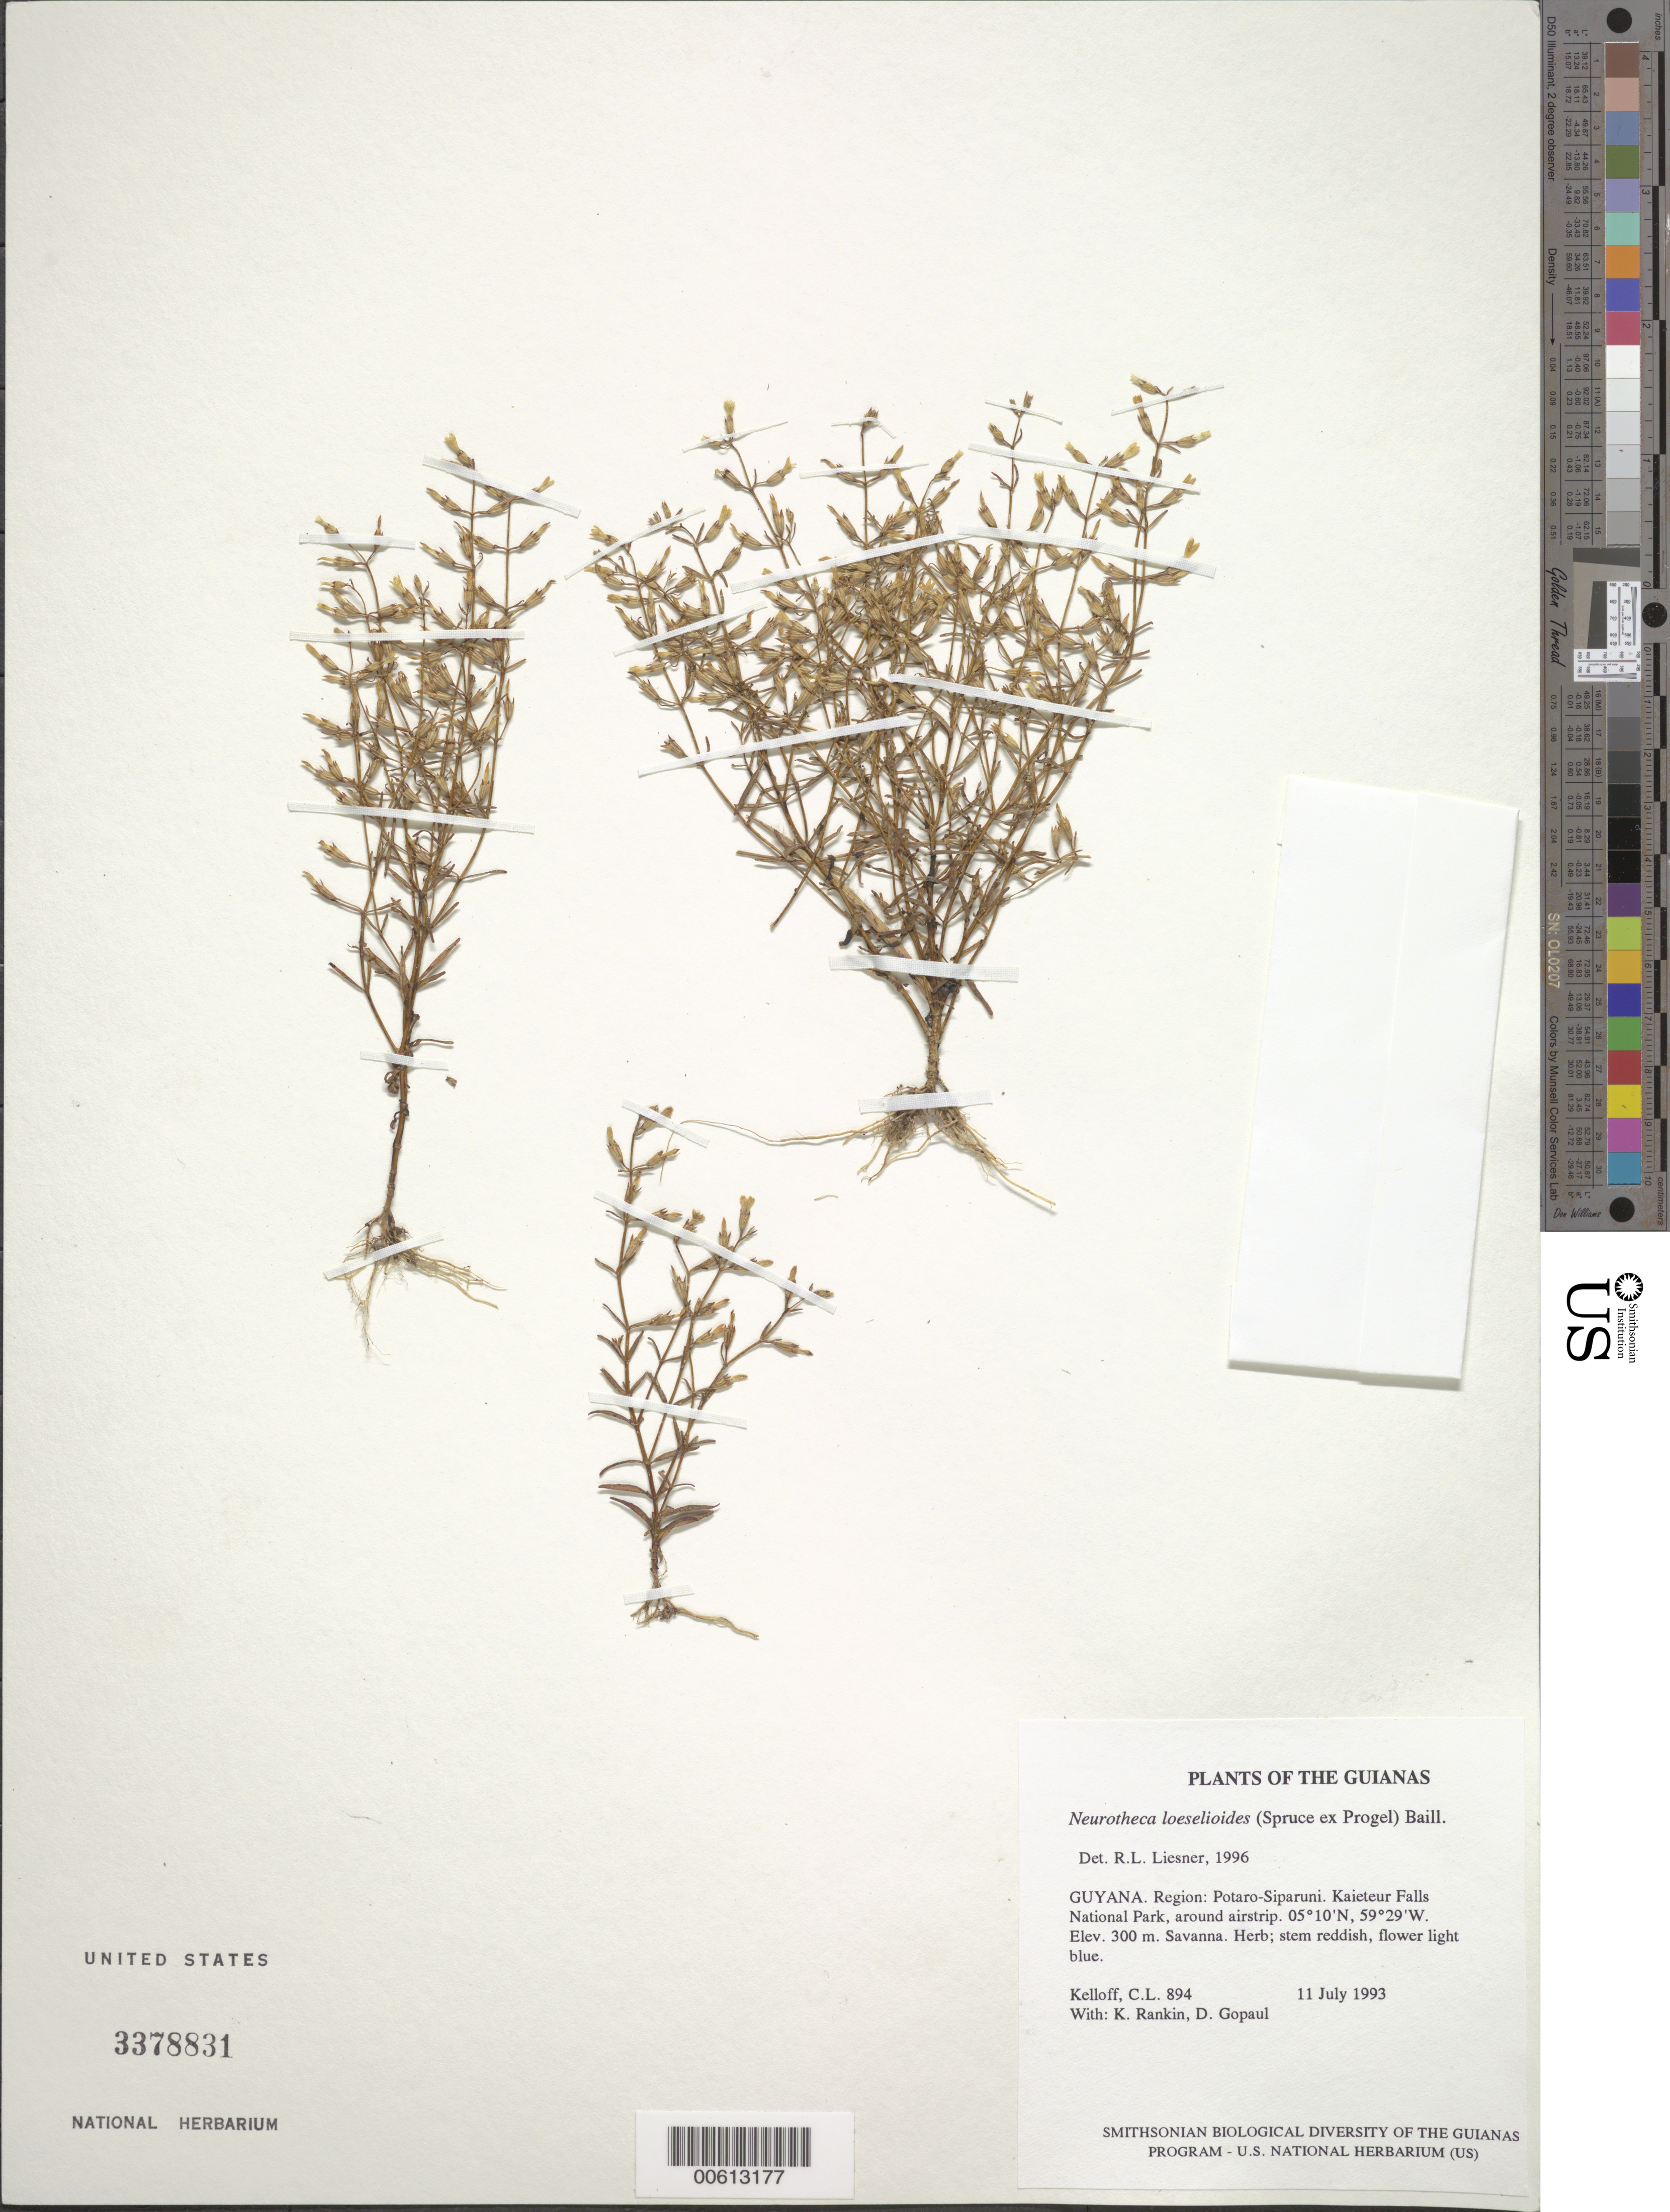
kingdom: Plantae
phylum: Tracheophyta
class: Magnoliopsida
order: Gentianales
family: Gentianaceae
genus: Neurotheca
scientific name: Neurotheca loeselioides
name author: (Spruce ex Progel) Baill.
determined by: Liesner, R. L.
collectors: C. L. Kelloff, K. Rankin & D. Gopaul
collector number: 894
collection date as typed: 11 July 1993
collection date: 1993-07-11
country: Guyana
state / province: Potaro-Siparuni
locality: Kaieteur Falls National Park, around airstrip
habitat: Savanna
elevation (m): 300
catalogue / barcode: US 3378831